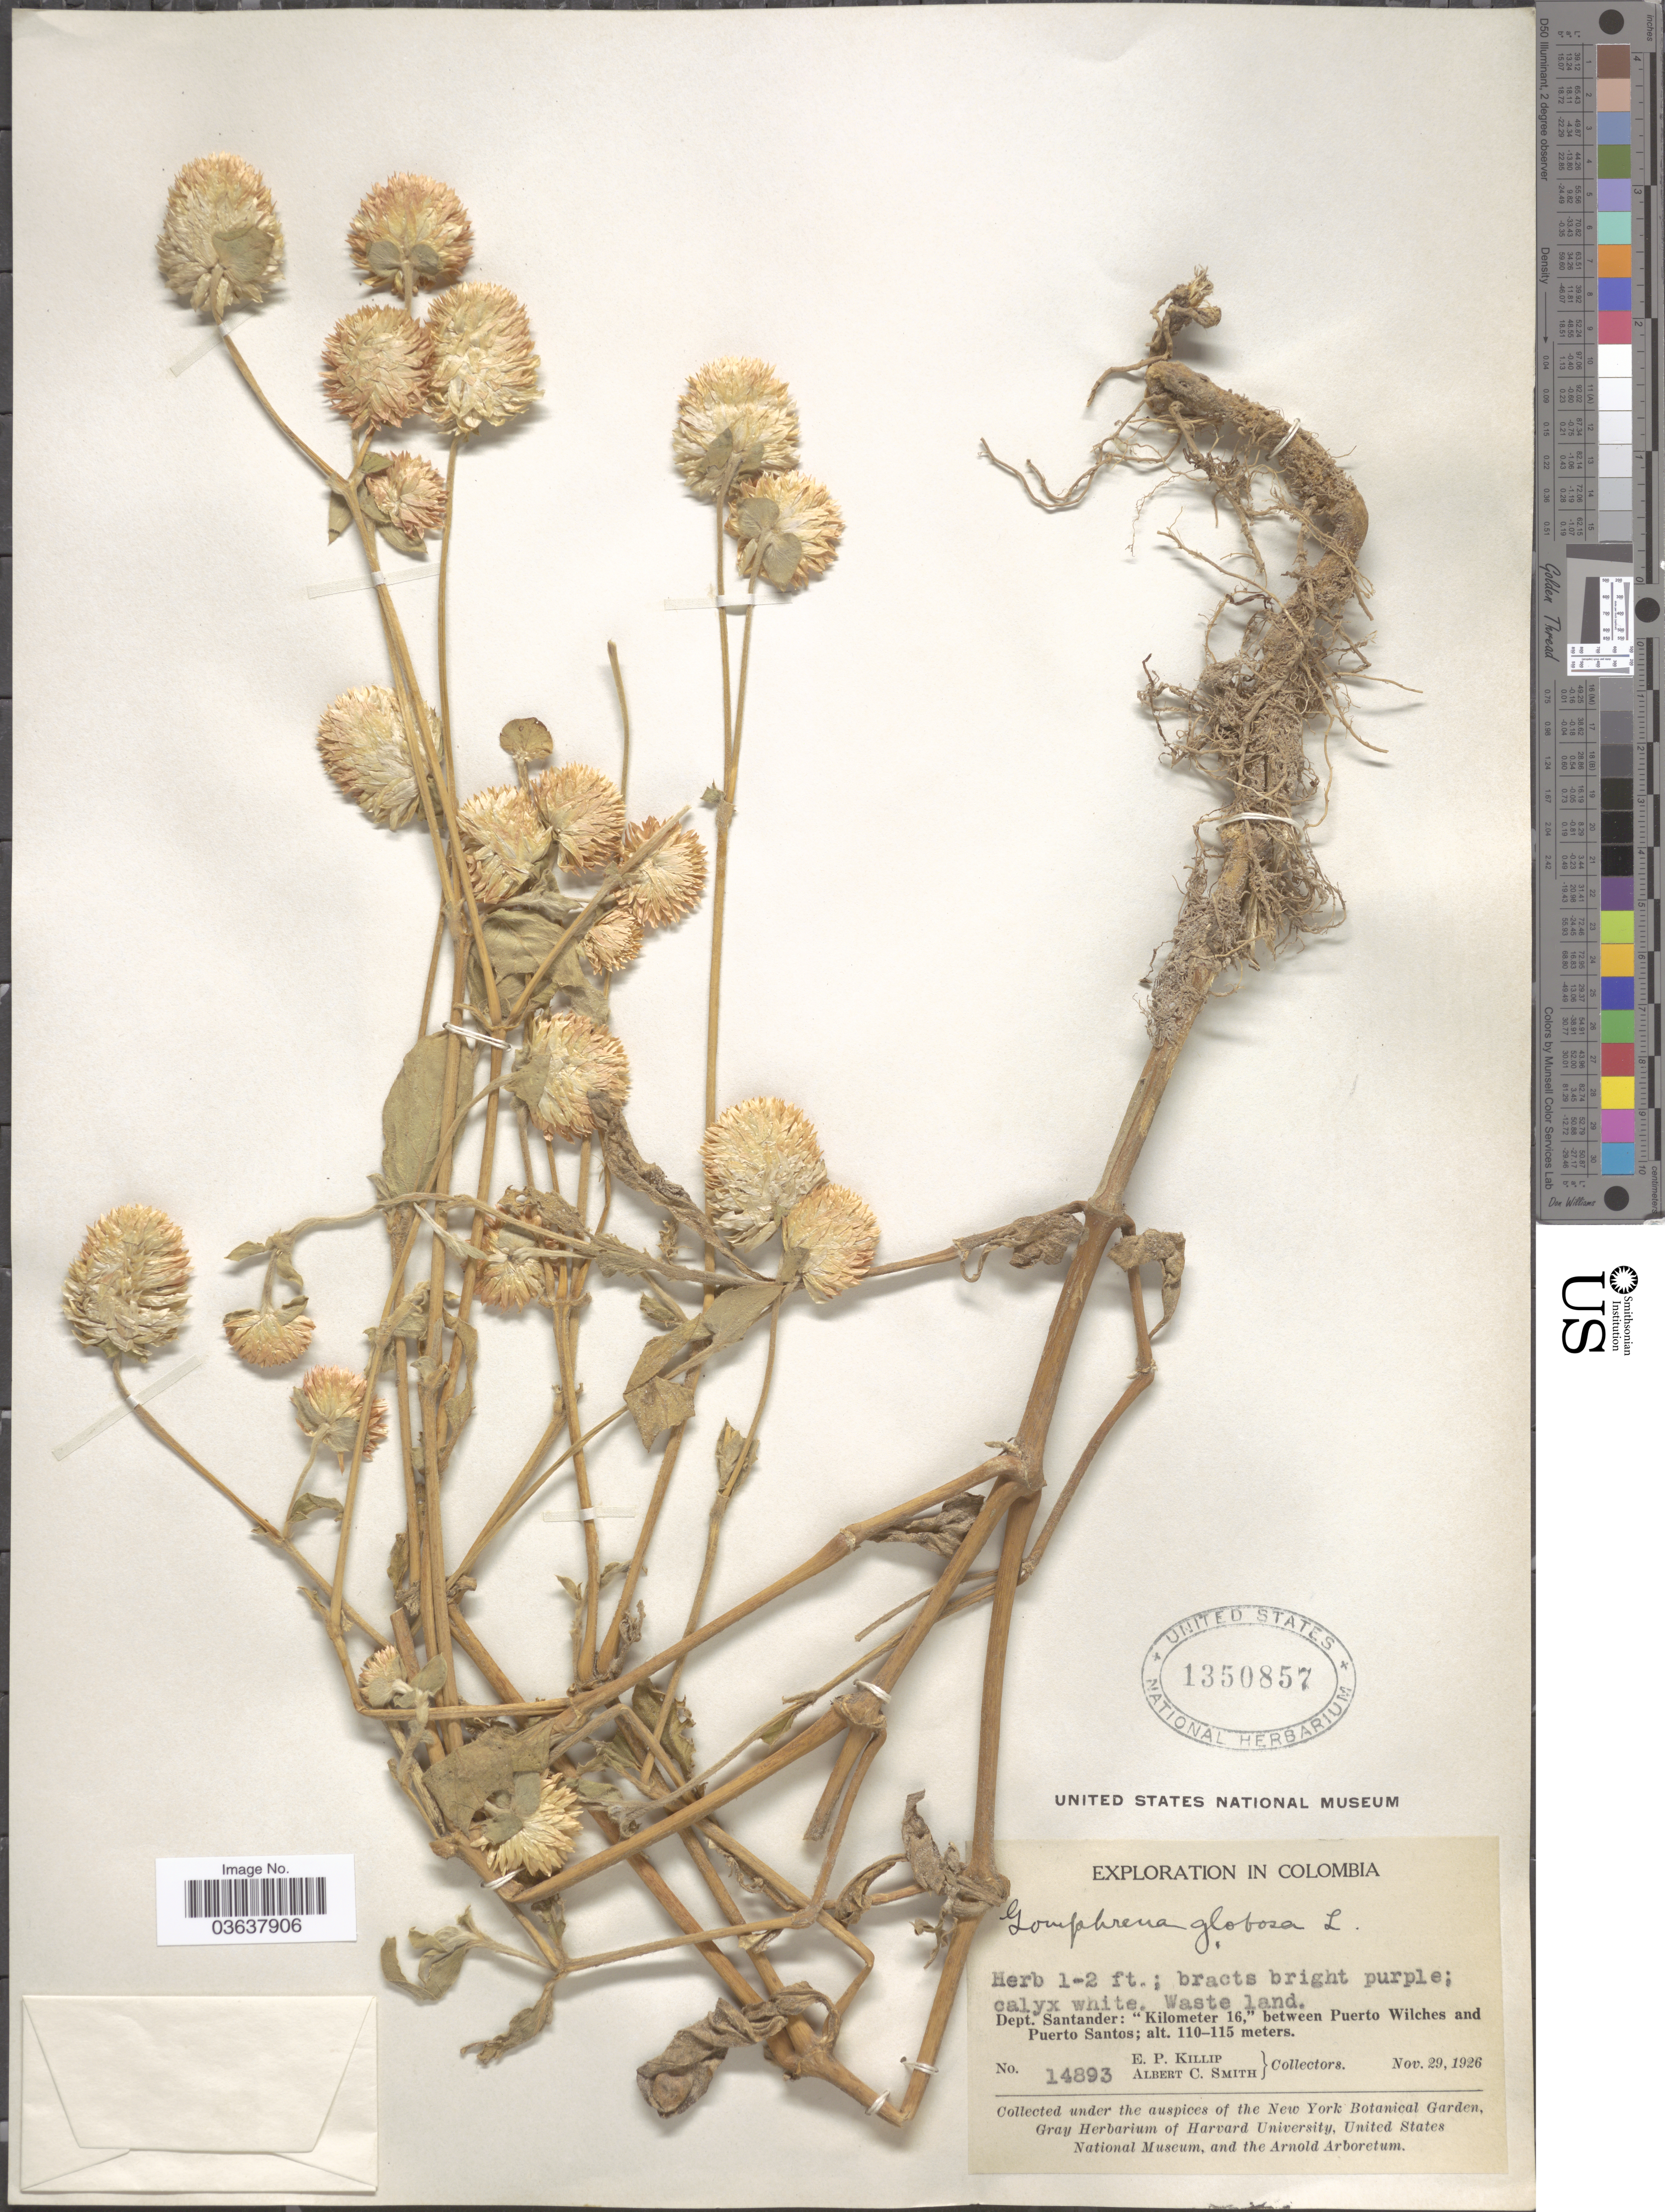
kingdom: Plantae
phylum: Tracheophyta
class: Magnoliopsida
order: Caryophyllales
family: Amaranthaceae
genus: Gomphrena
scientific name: Gomphrena globosa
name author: L.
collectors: E. P. Killip & A. C. Smith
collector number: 14893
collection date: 1926-11-29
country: Colombia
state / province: Santander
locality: Dept. Santander: "Kilometer 16", between Puerto Wilches and Puerto Santos.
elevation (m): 110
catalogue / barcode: US 1350857